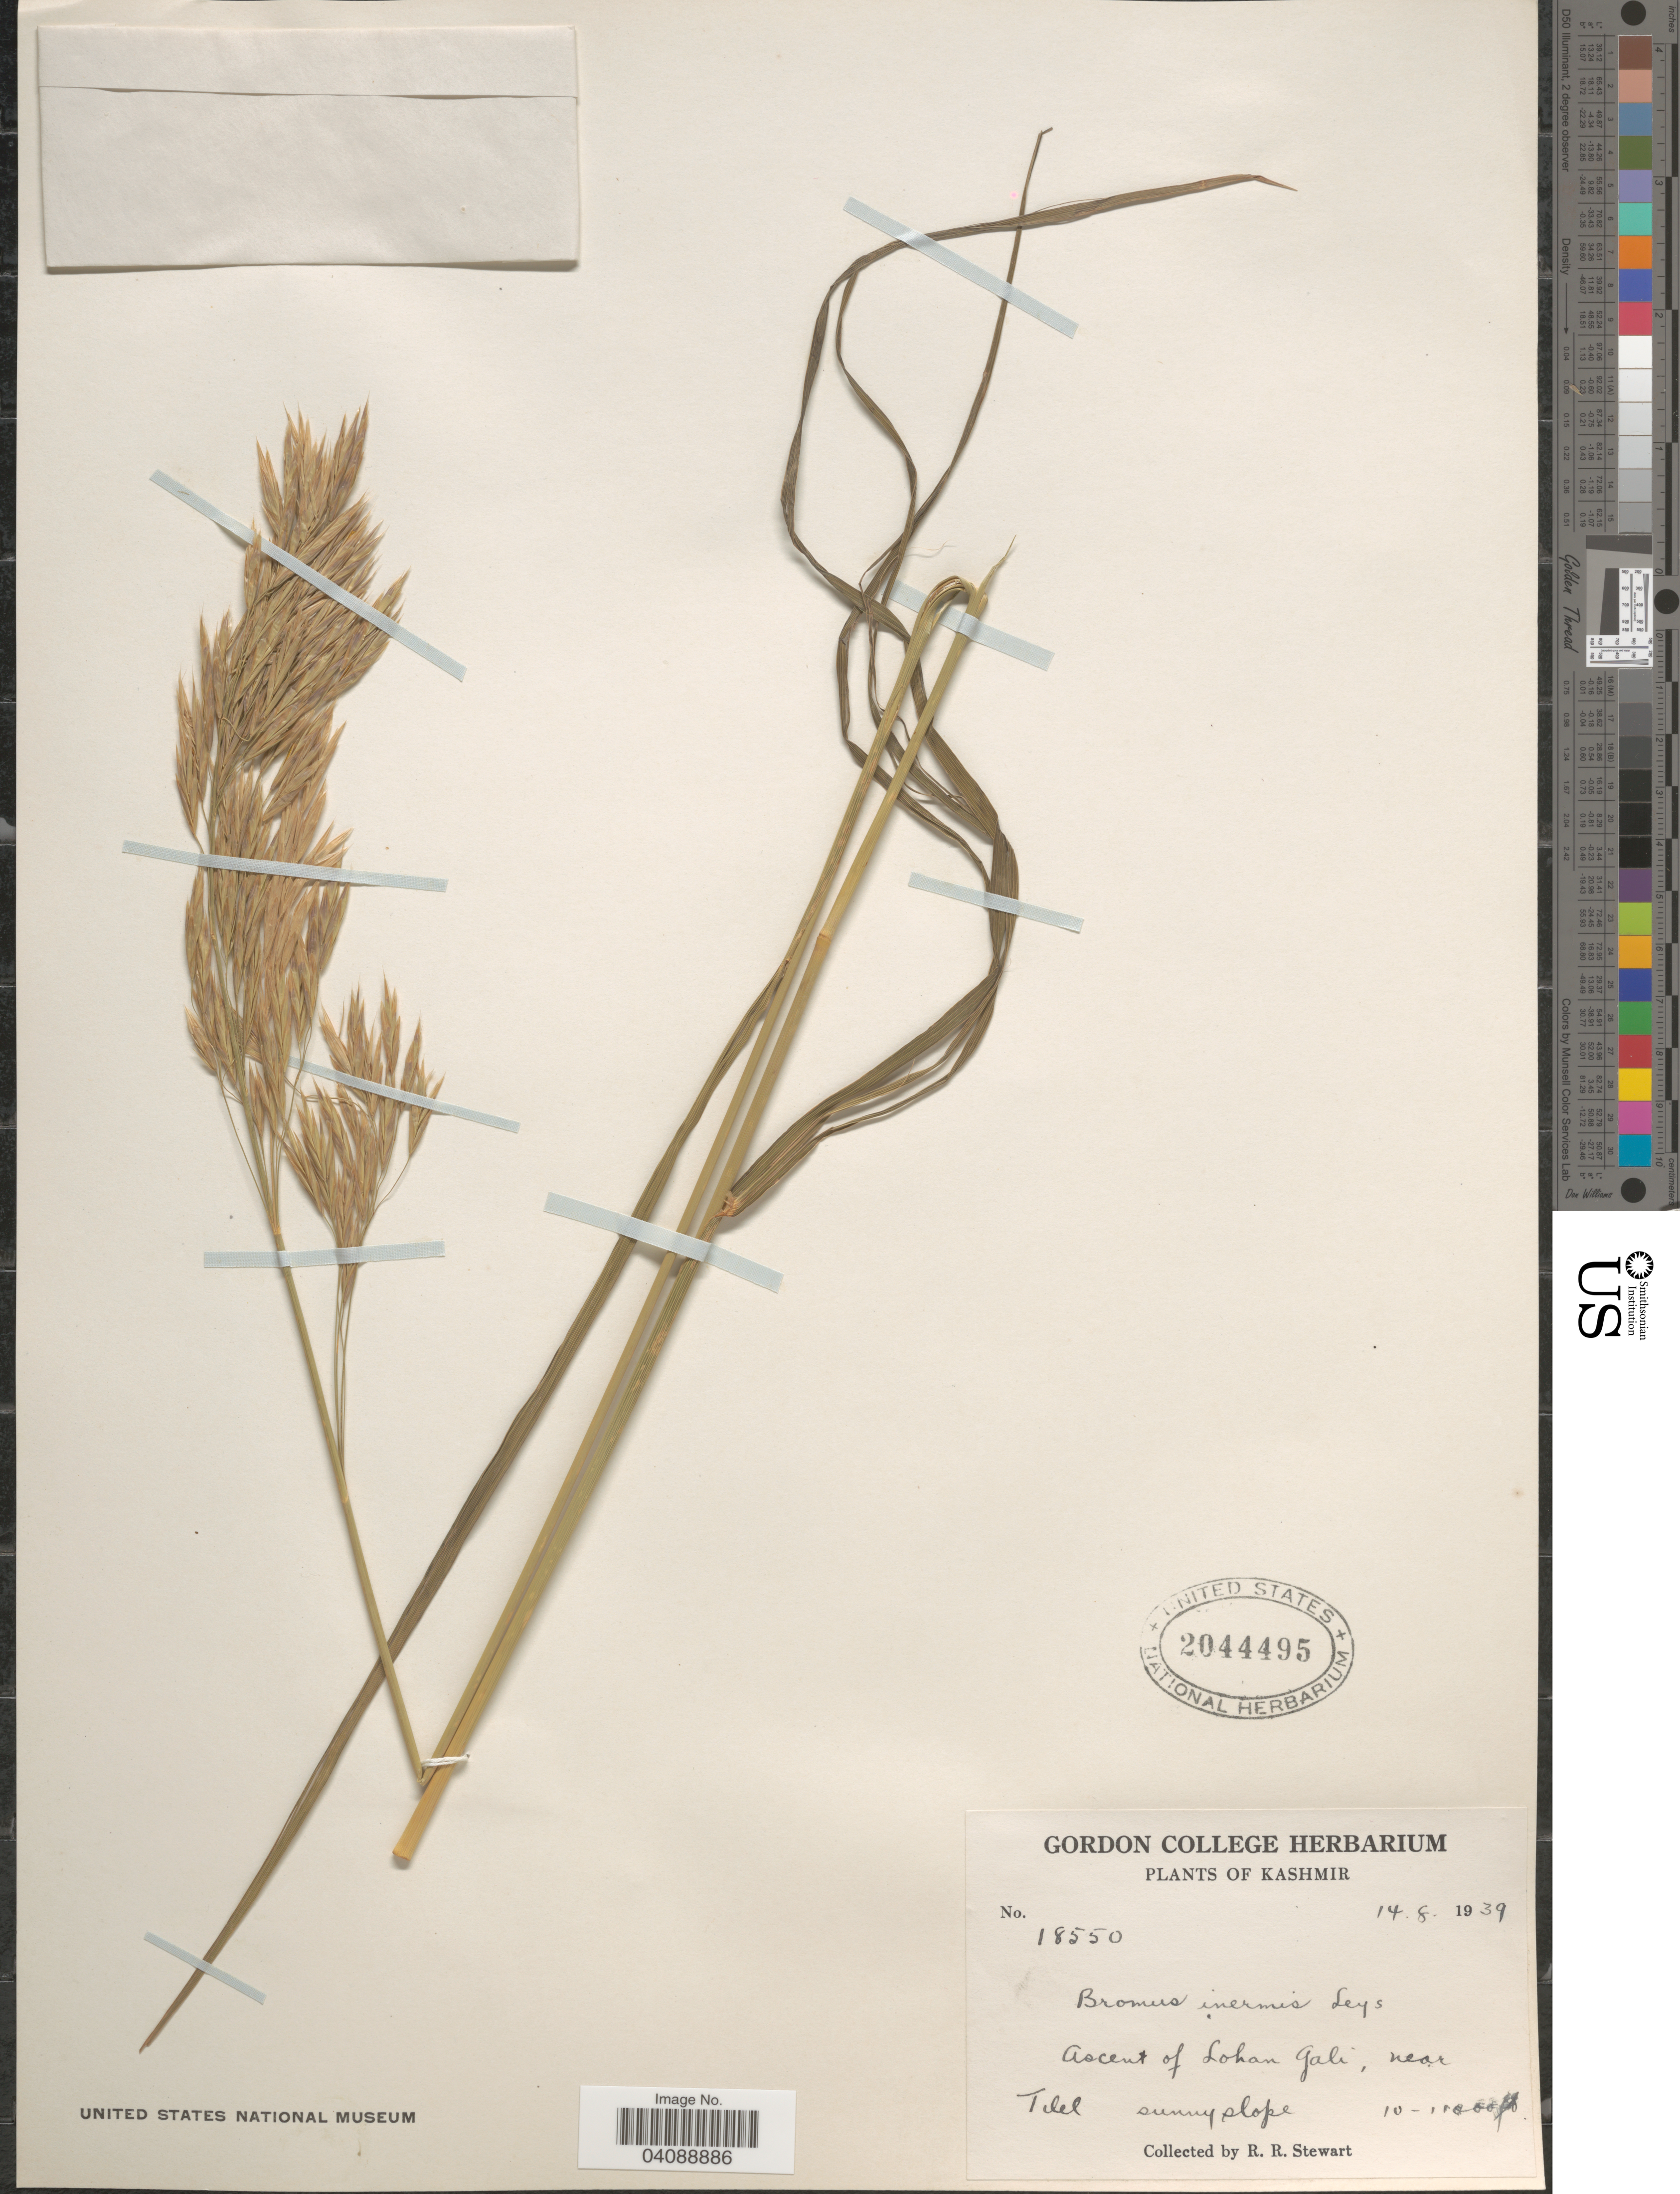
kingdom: Plantae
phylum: Tracheophyta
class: Liliopsida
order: Poales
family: Poaceae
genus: Bromus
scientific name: Bromus inermis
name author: Leyss.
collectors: R. Stewart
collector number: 18550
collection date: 1939-08-14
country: India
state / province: Jammu and Kashmir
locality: Kashmir. Ascent of Lohan Gali, near Tilel.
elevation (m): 3048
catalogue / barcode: US 2044495